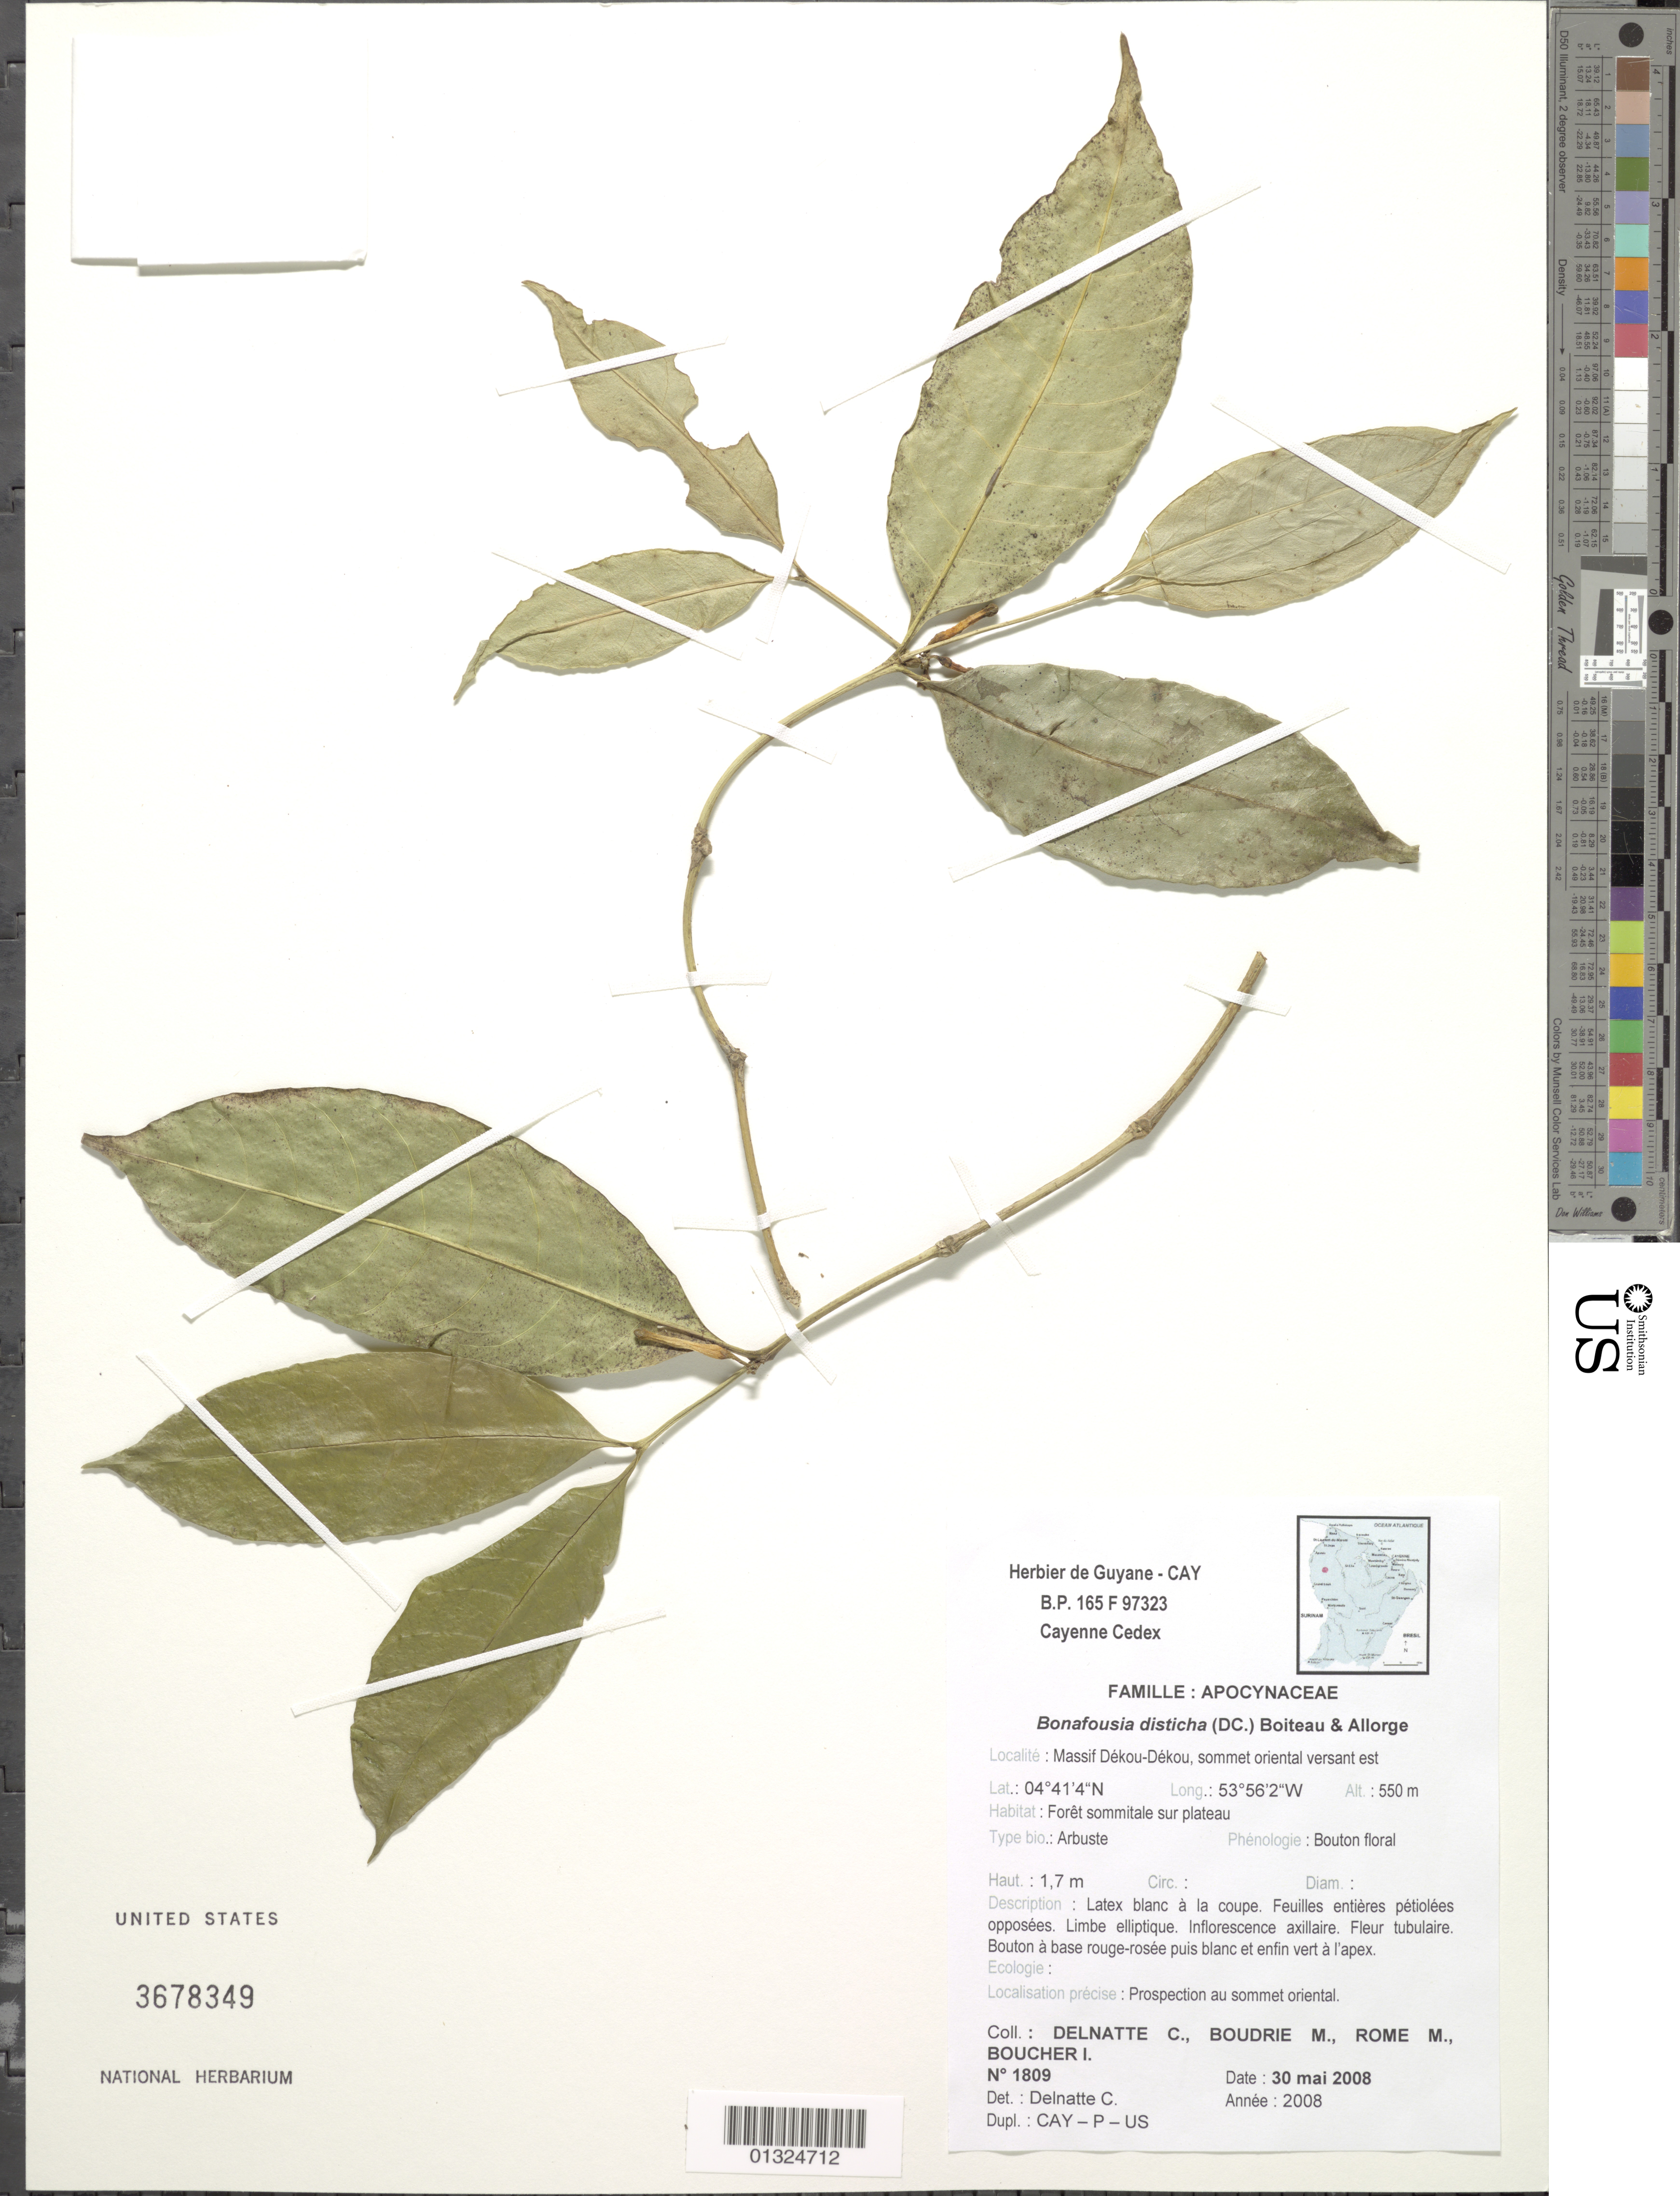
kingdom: Plantae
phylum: Tracheophyta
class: Magnoliopsida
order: Gentianales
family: Apocynaceae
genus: Tabernaemontana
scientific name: Tabernaemontana disticha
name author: A. DC.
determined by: Strong, Mark T., (BOT), Smithsonian Institution - National Museum of Natural History (UNITED STATES)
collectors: C. Delnatte, M. Boudrie, M. Rome & I. Boucher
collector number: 1809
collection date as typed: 30 May 2008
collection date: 2008-05-30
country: French Guiana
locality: Massif Dekou-Dekou, sommet oriental versant est; prosection au sommet oriental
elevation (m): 550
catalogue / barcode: US 3678349